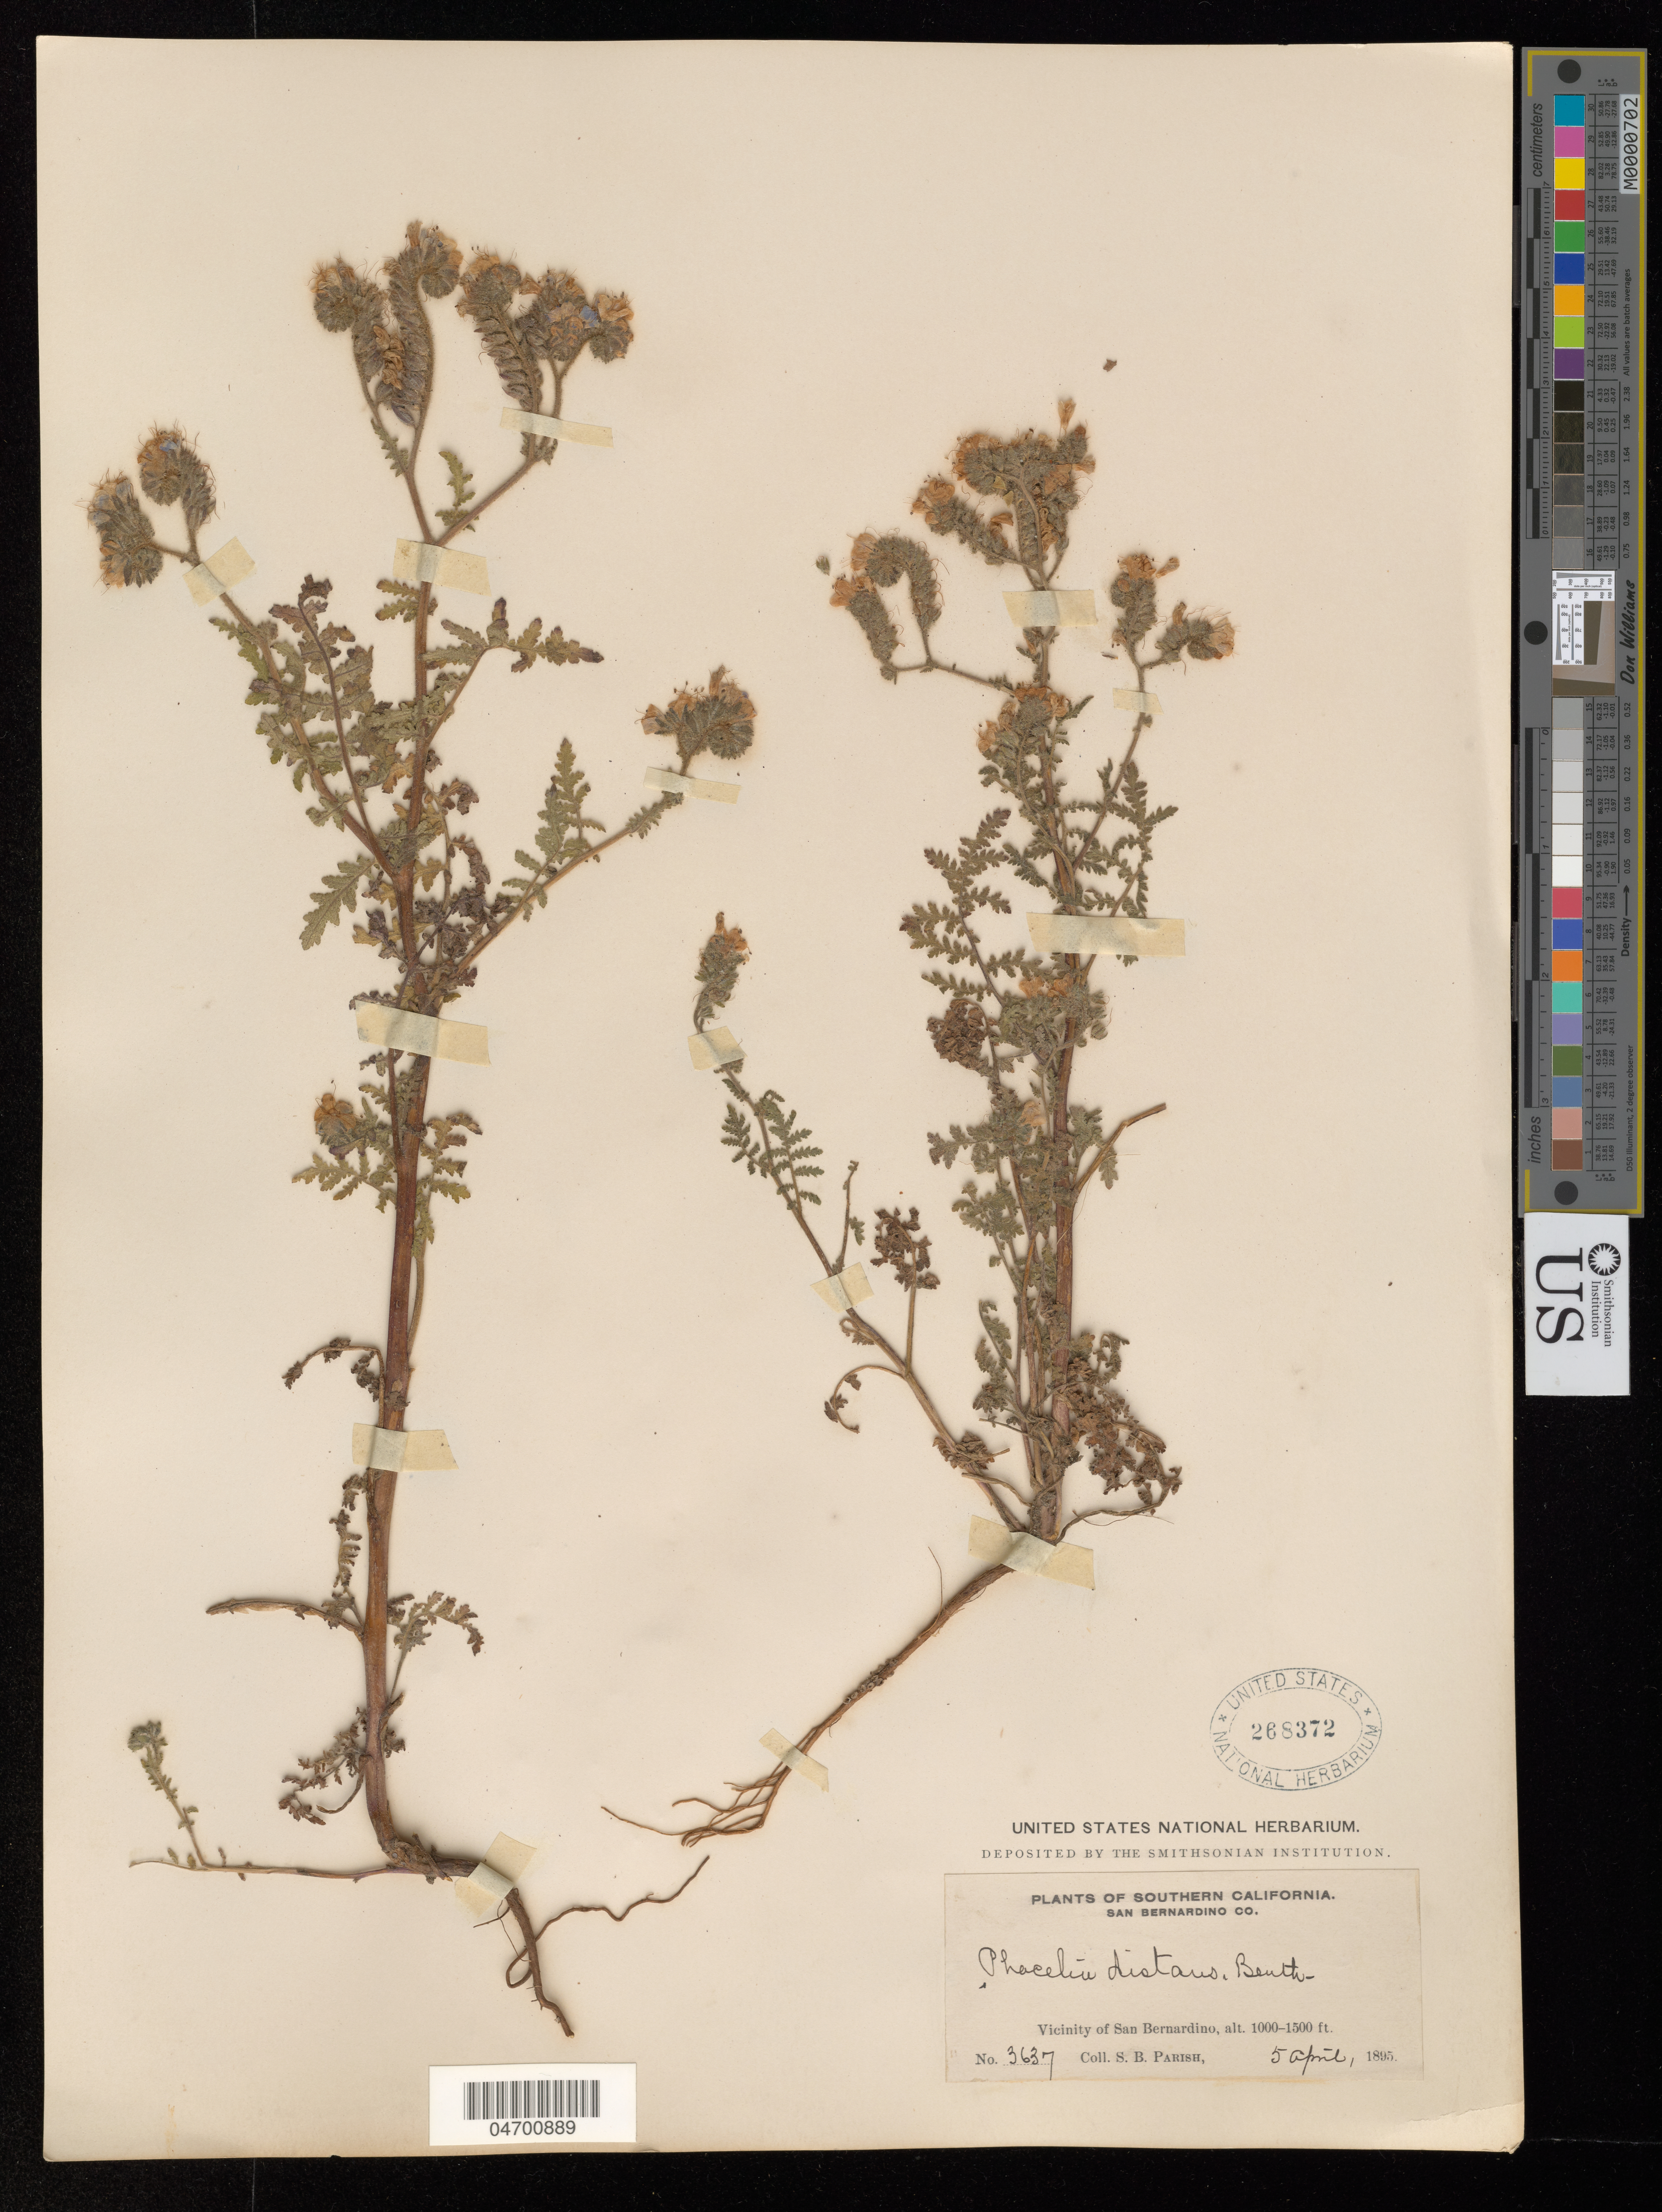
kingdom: Plantae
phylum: Tracheophyta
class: Magnoliopsida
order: Boraginales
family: Hydrophyllaceae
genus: Phacelia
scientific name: Phacelia distans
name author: Benth.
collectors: S. B. Parish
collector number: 3637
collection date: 1895-04-05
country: United States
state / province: California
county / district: San Bernardino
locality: Southern California. San Bernardino Co. Vicinity of San Bernardino.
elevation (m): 305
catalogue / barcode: US 268372